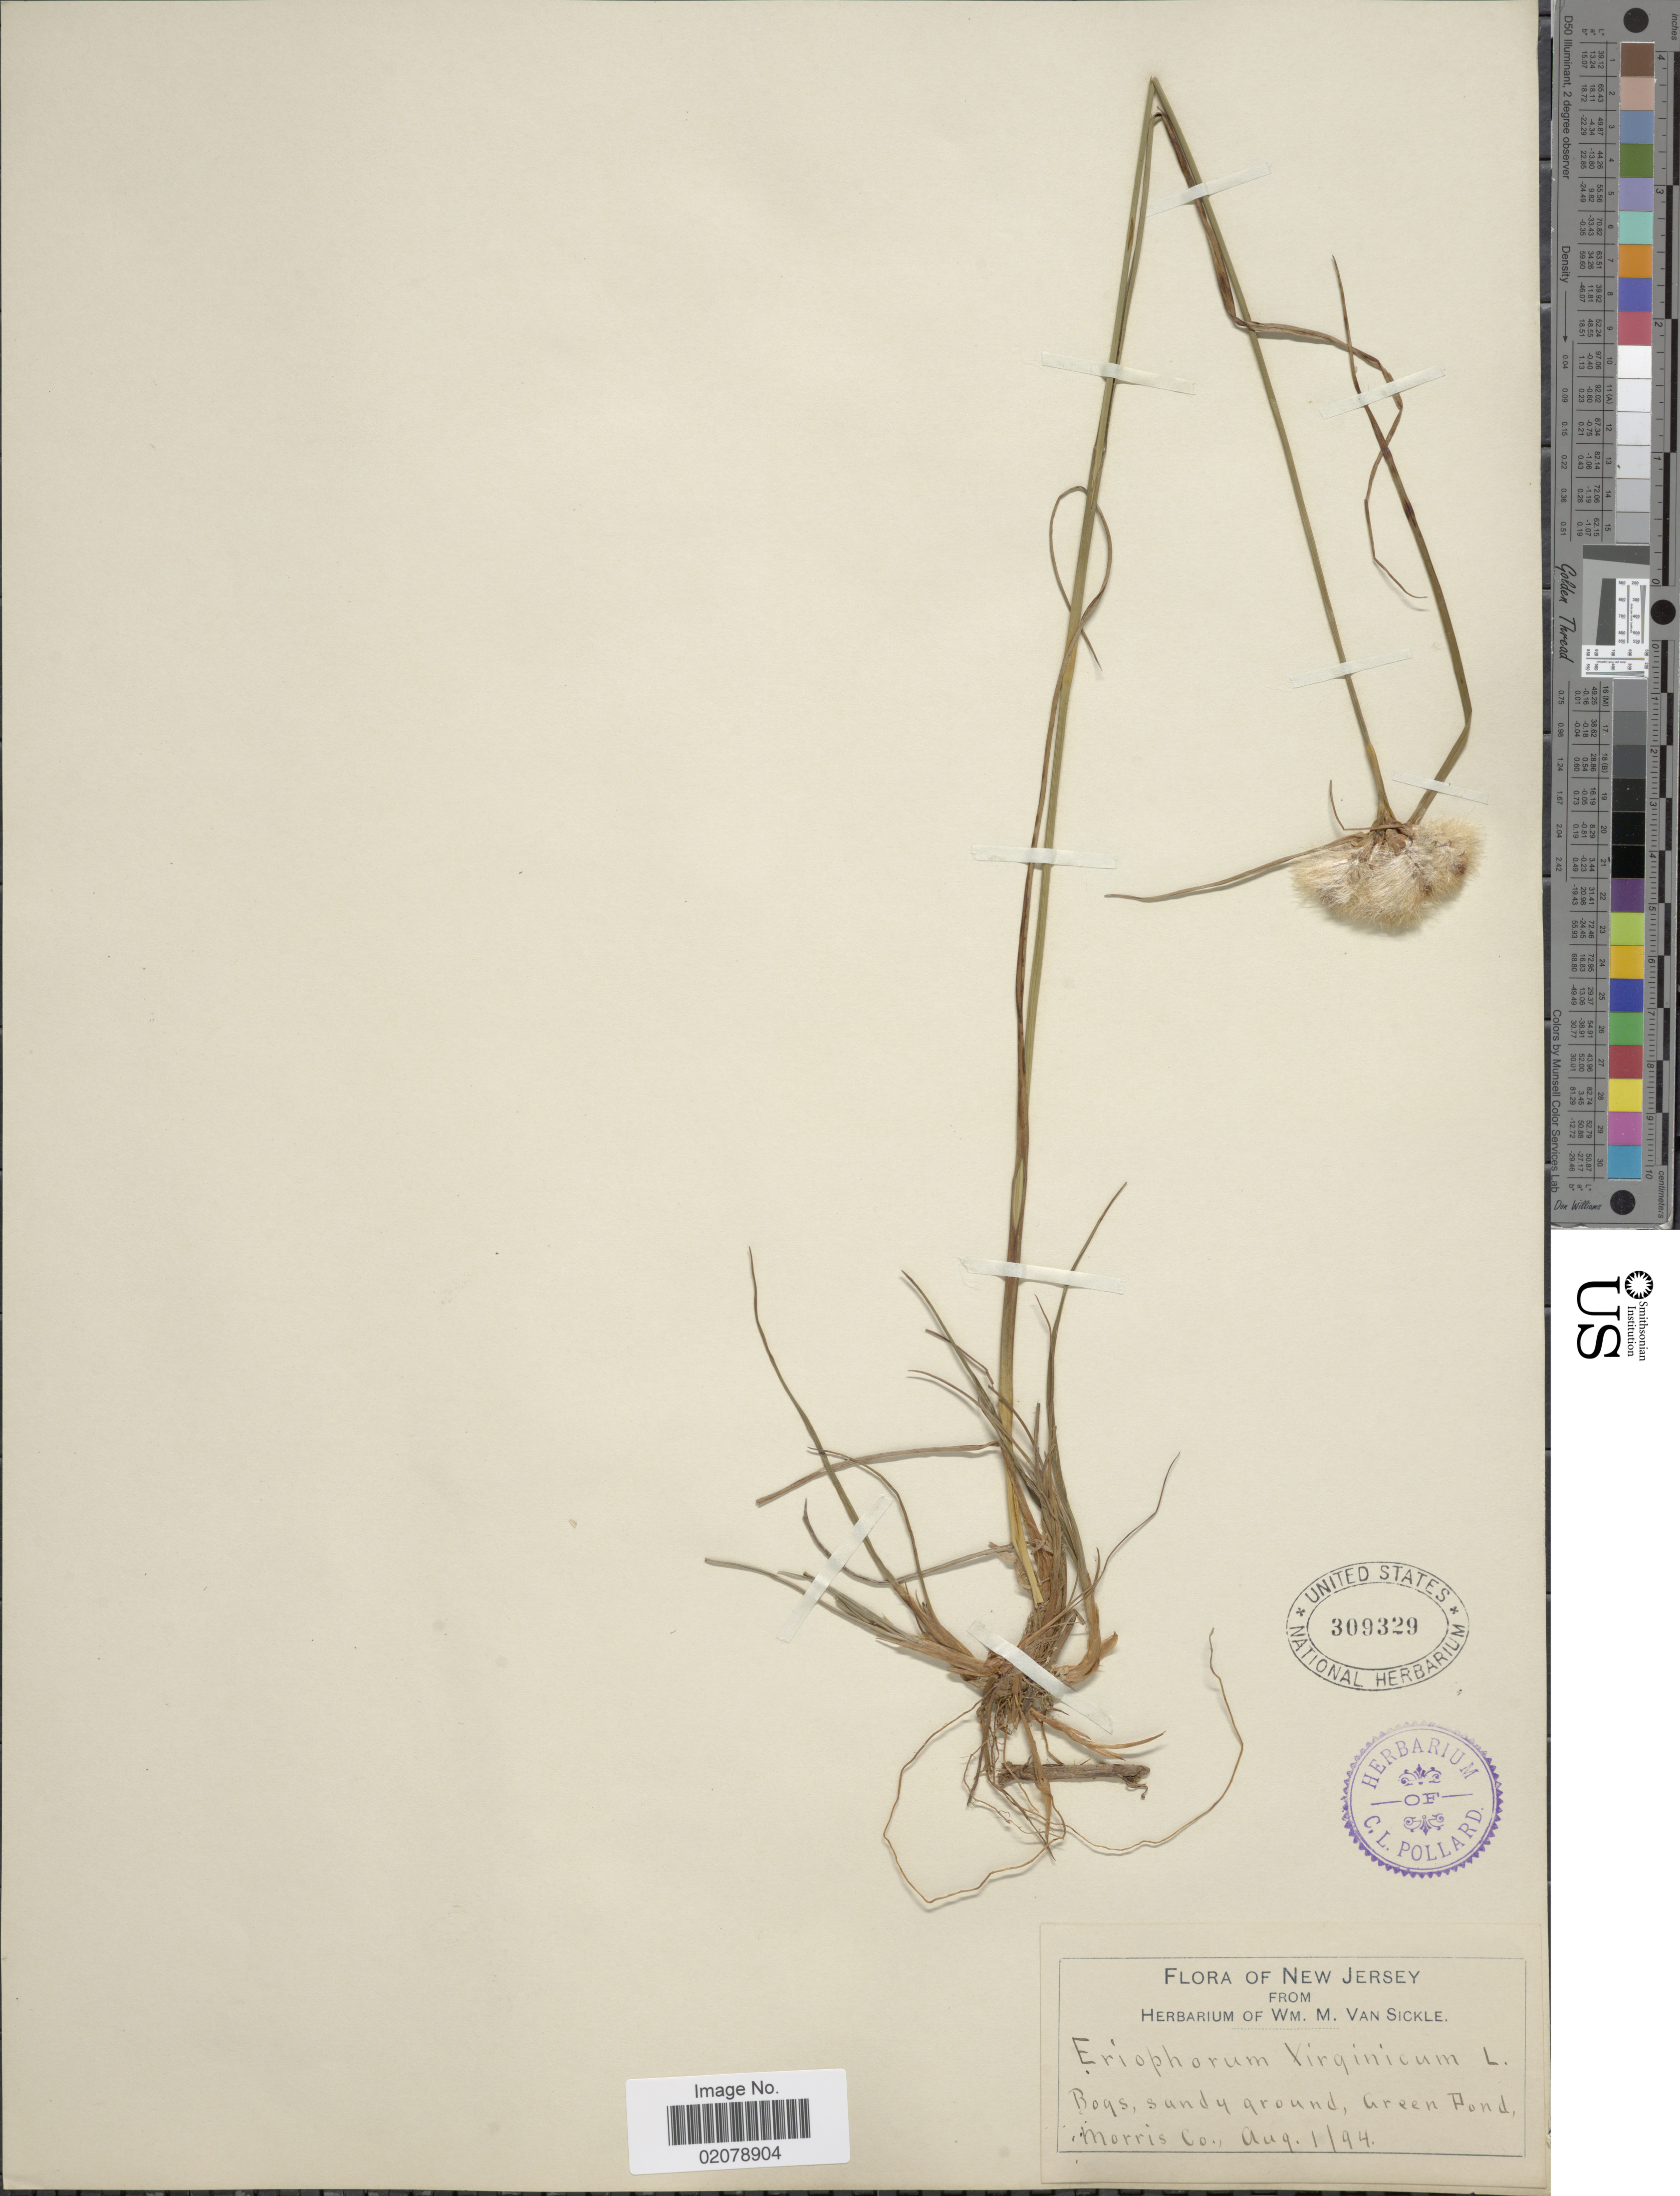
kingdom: Plantae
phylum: Tracheophyta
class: Liliopsida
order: Poales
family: Cyperaceae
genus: Eriophorum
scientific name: Eriophorum virginicum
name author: L.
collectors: ex herb. Wm. M. Van Sickle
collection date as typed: Transcribed d/m/y: 1/8/94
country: United States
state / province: New Jersey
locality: Green Pond, Morris Co.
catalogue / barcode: US 309329